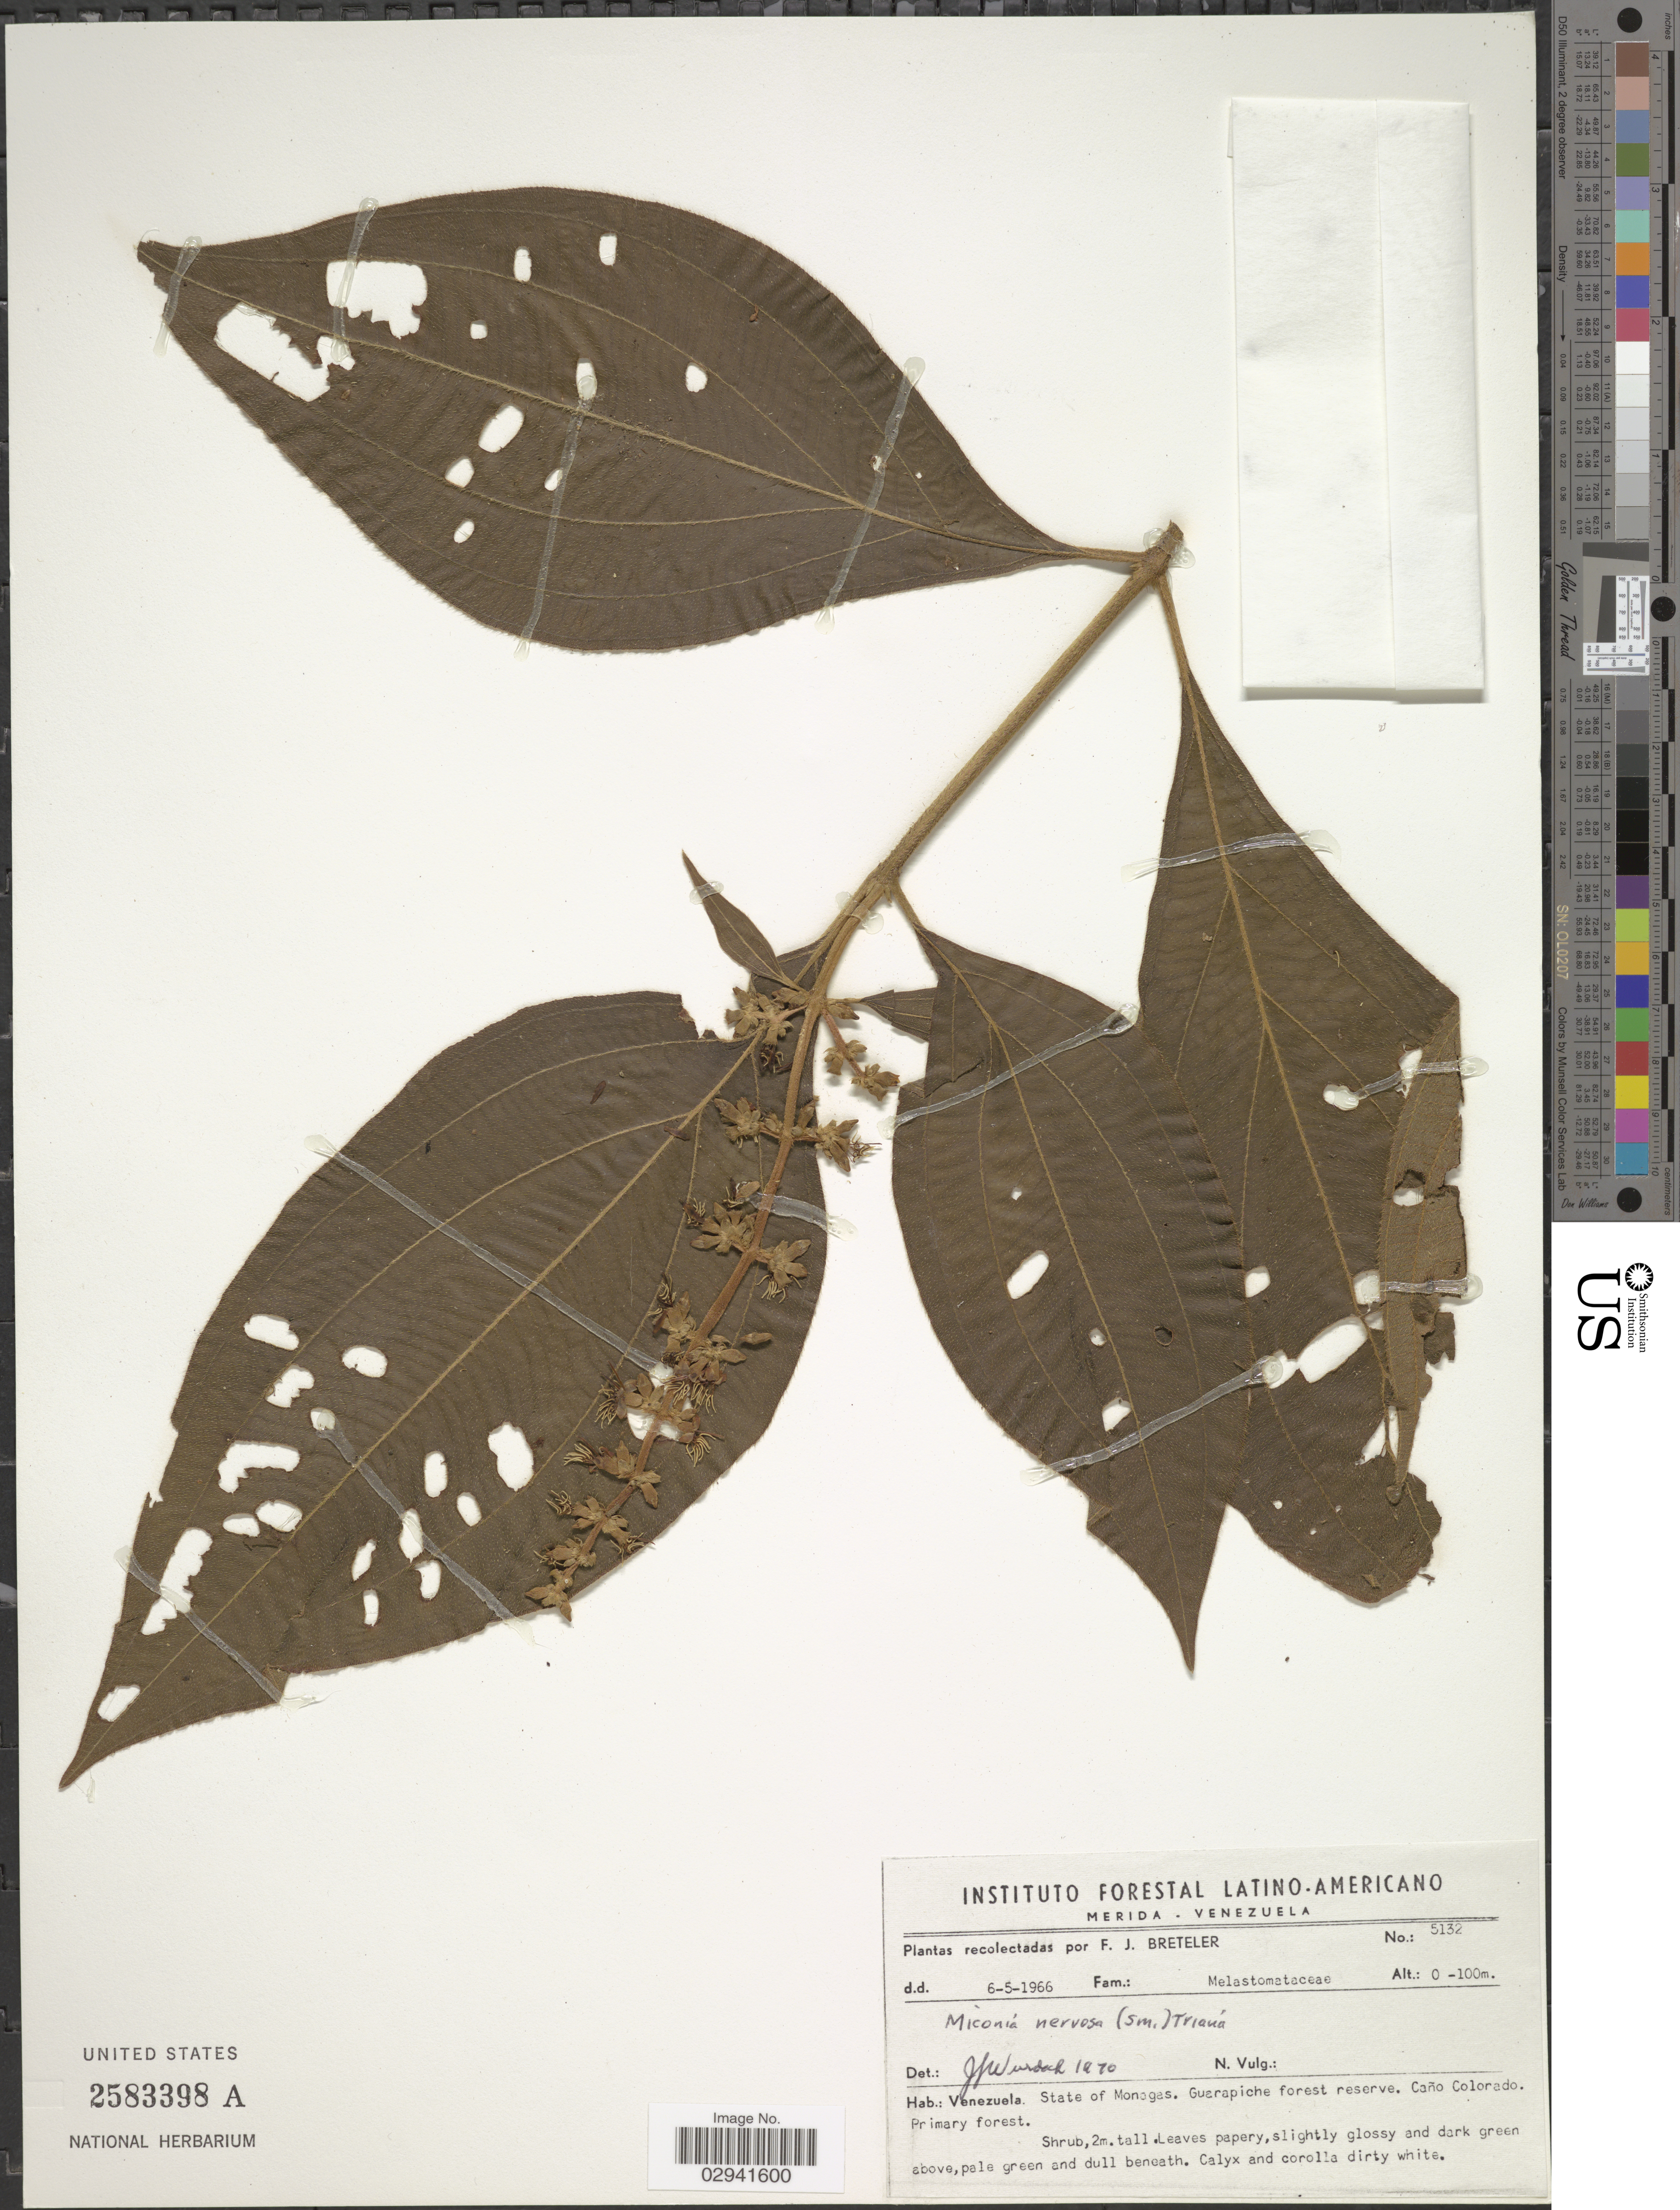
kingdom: Plantae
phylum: Tracheophyta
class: Magnoliopsida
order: Myrtales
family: Melastomataceae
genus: Miconia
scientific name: Miconia nervosa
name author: (Sm.) Triana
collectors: F. J. Breteler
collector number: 5132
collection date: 1966-05-06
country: Venezuela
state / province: Mérida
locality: State of Monogas. Guarapiche forest reserve. Caño Colorado.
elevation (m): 0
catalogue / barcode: US 2583398A